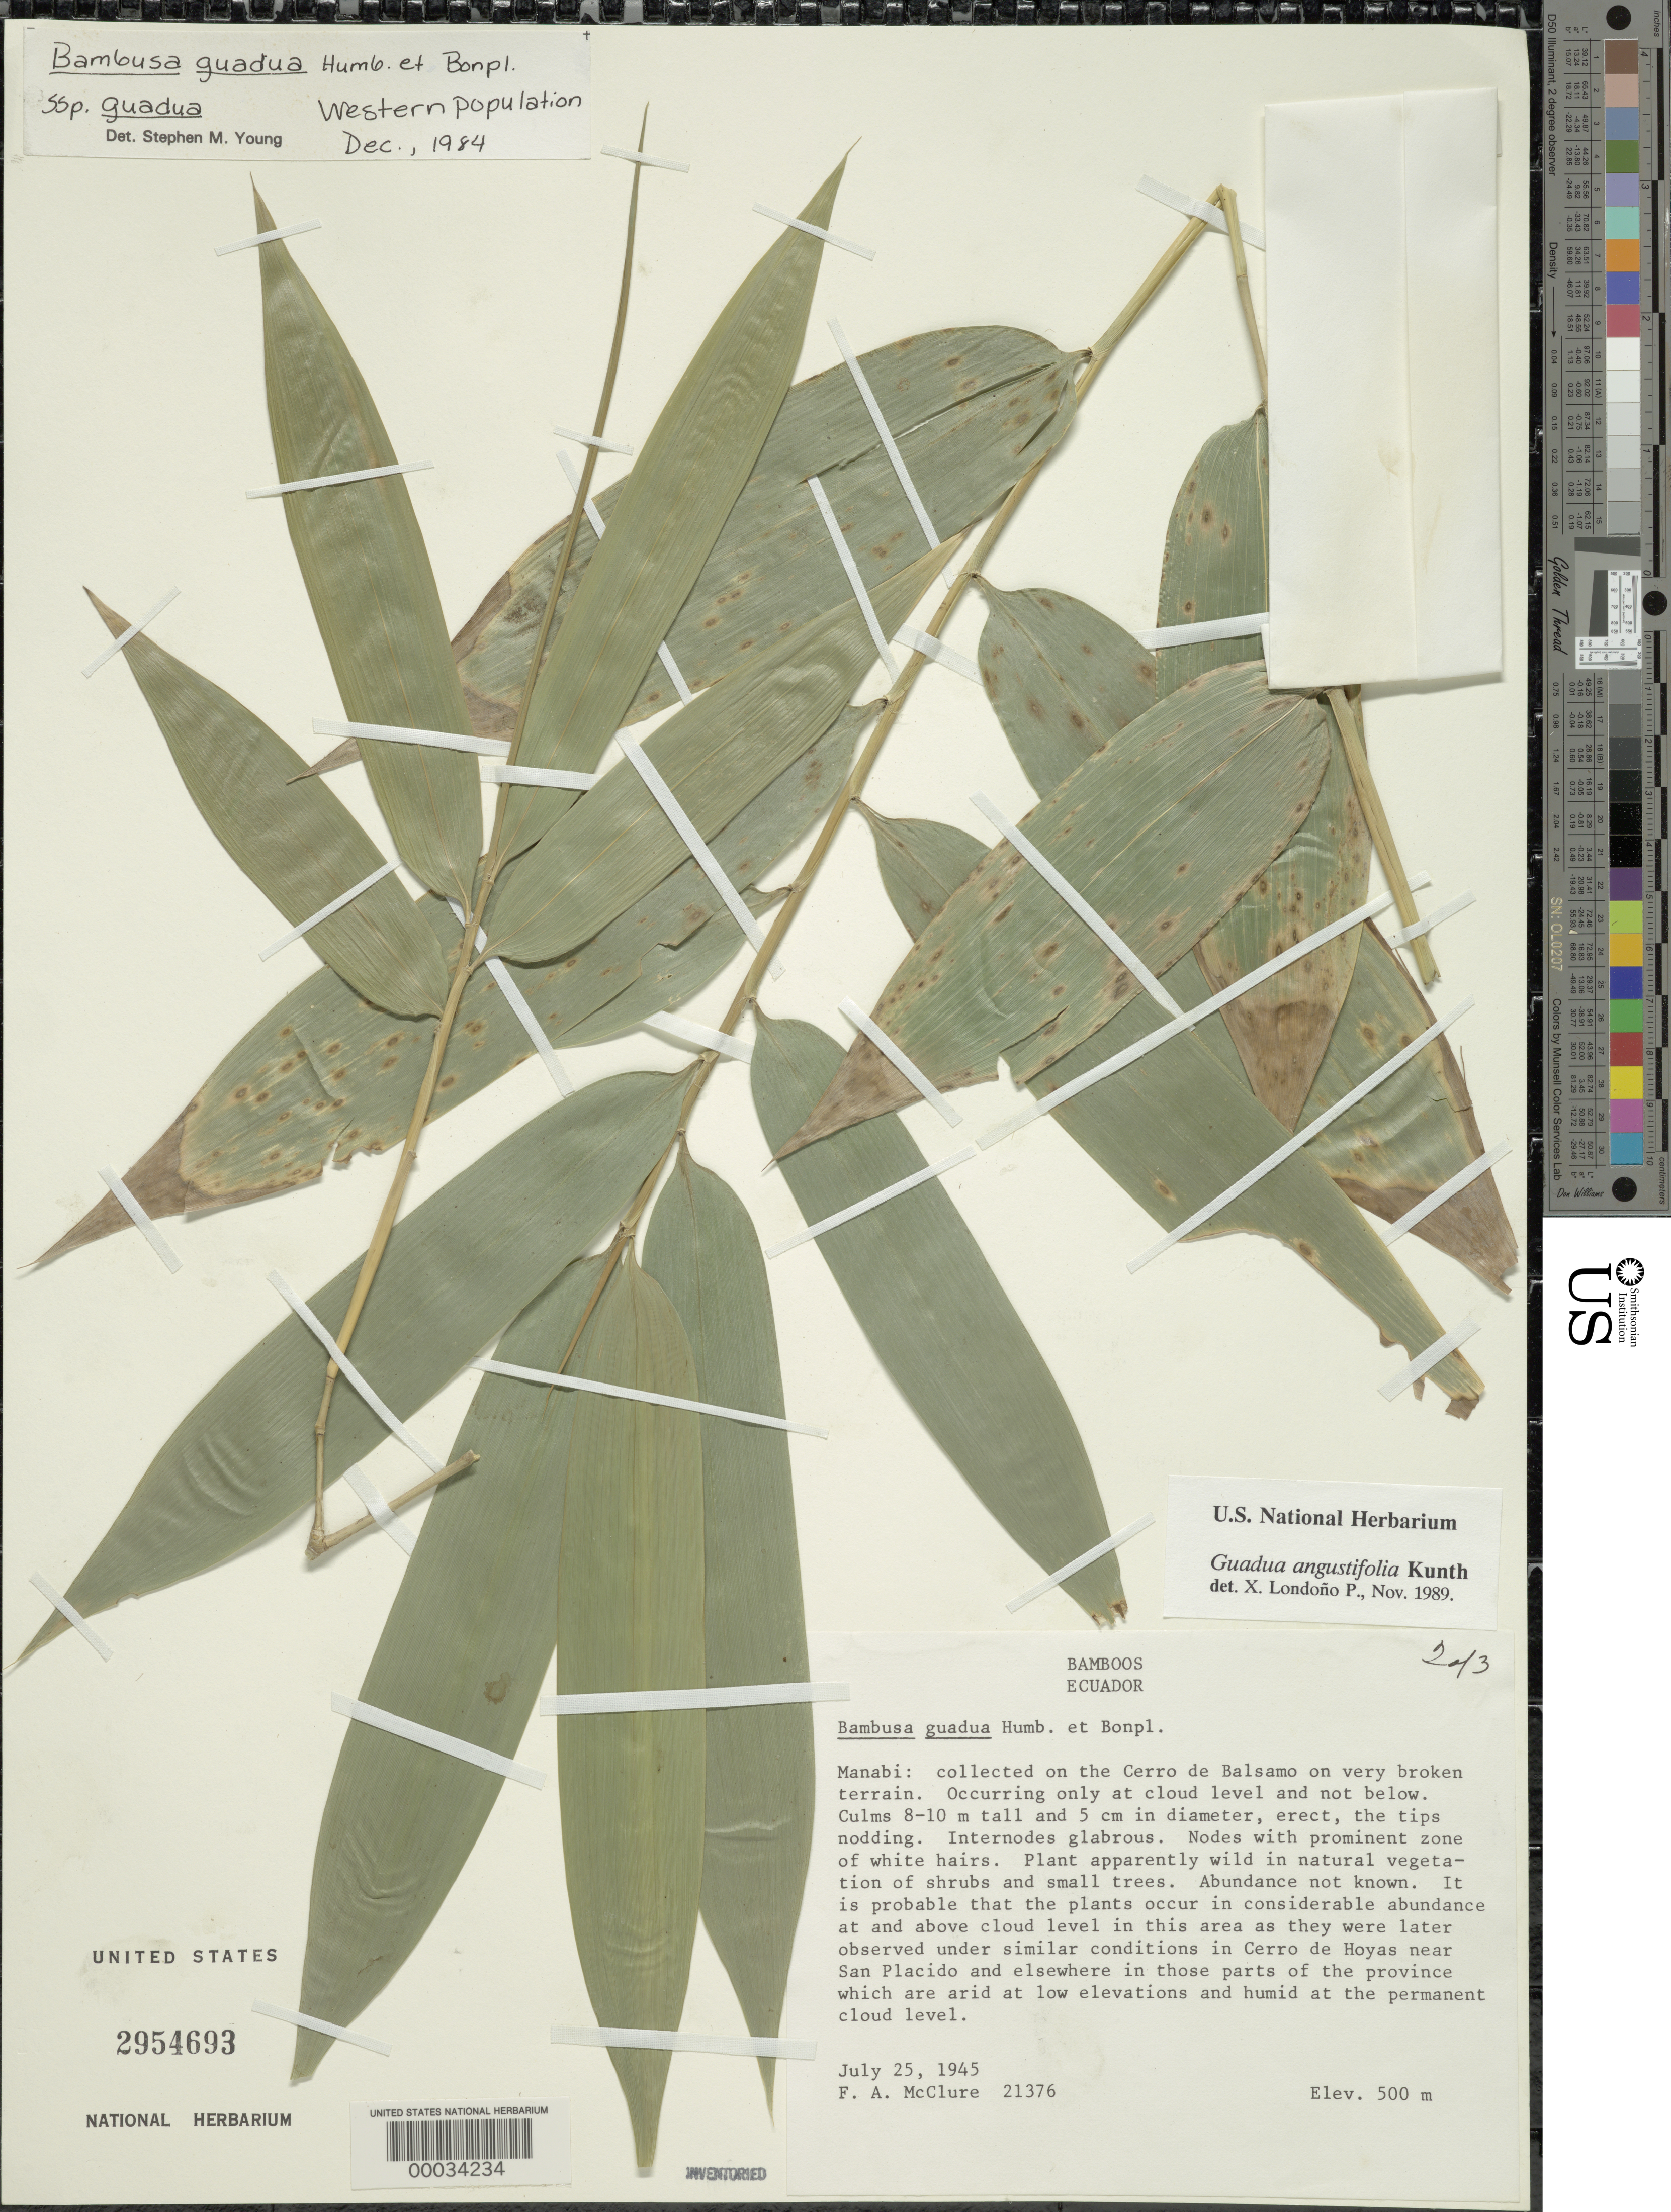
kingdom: Plantae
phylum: Tracheophyta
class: Liliopsida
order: Poales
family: Poaceae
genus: Guadua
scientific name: Guadua angustifolia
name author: Kunth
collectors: F. A. McClure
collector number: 21376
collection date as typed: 25 Jul 1945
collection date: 1945-07-25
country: Ecuador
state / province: Manabí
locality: Cerro de balsamo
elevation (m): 500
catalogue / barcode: US 2954693